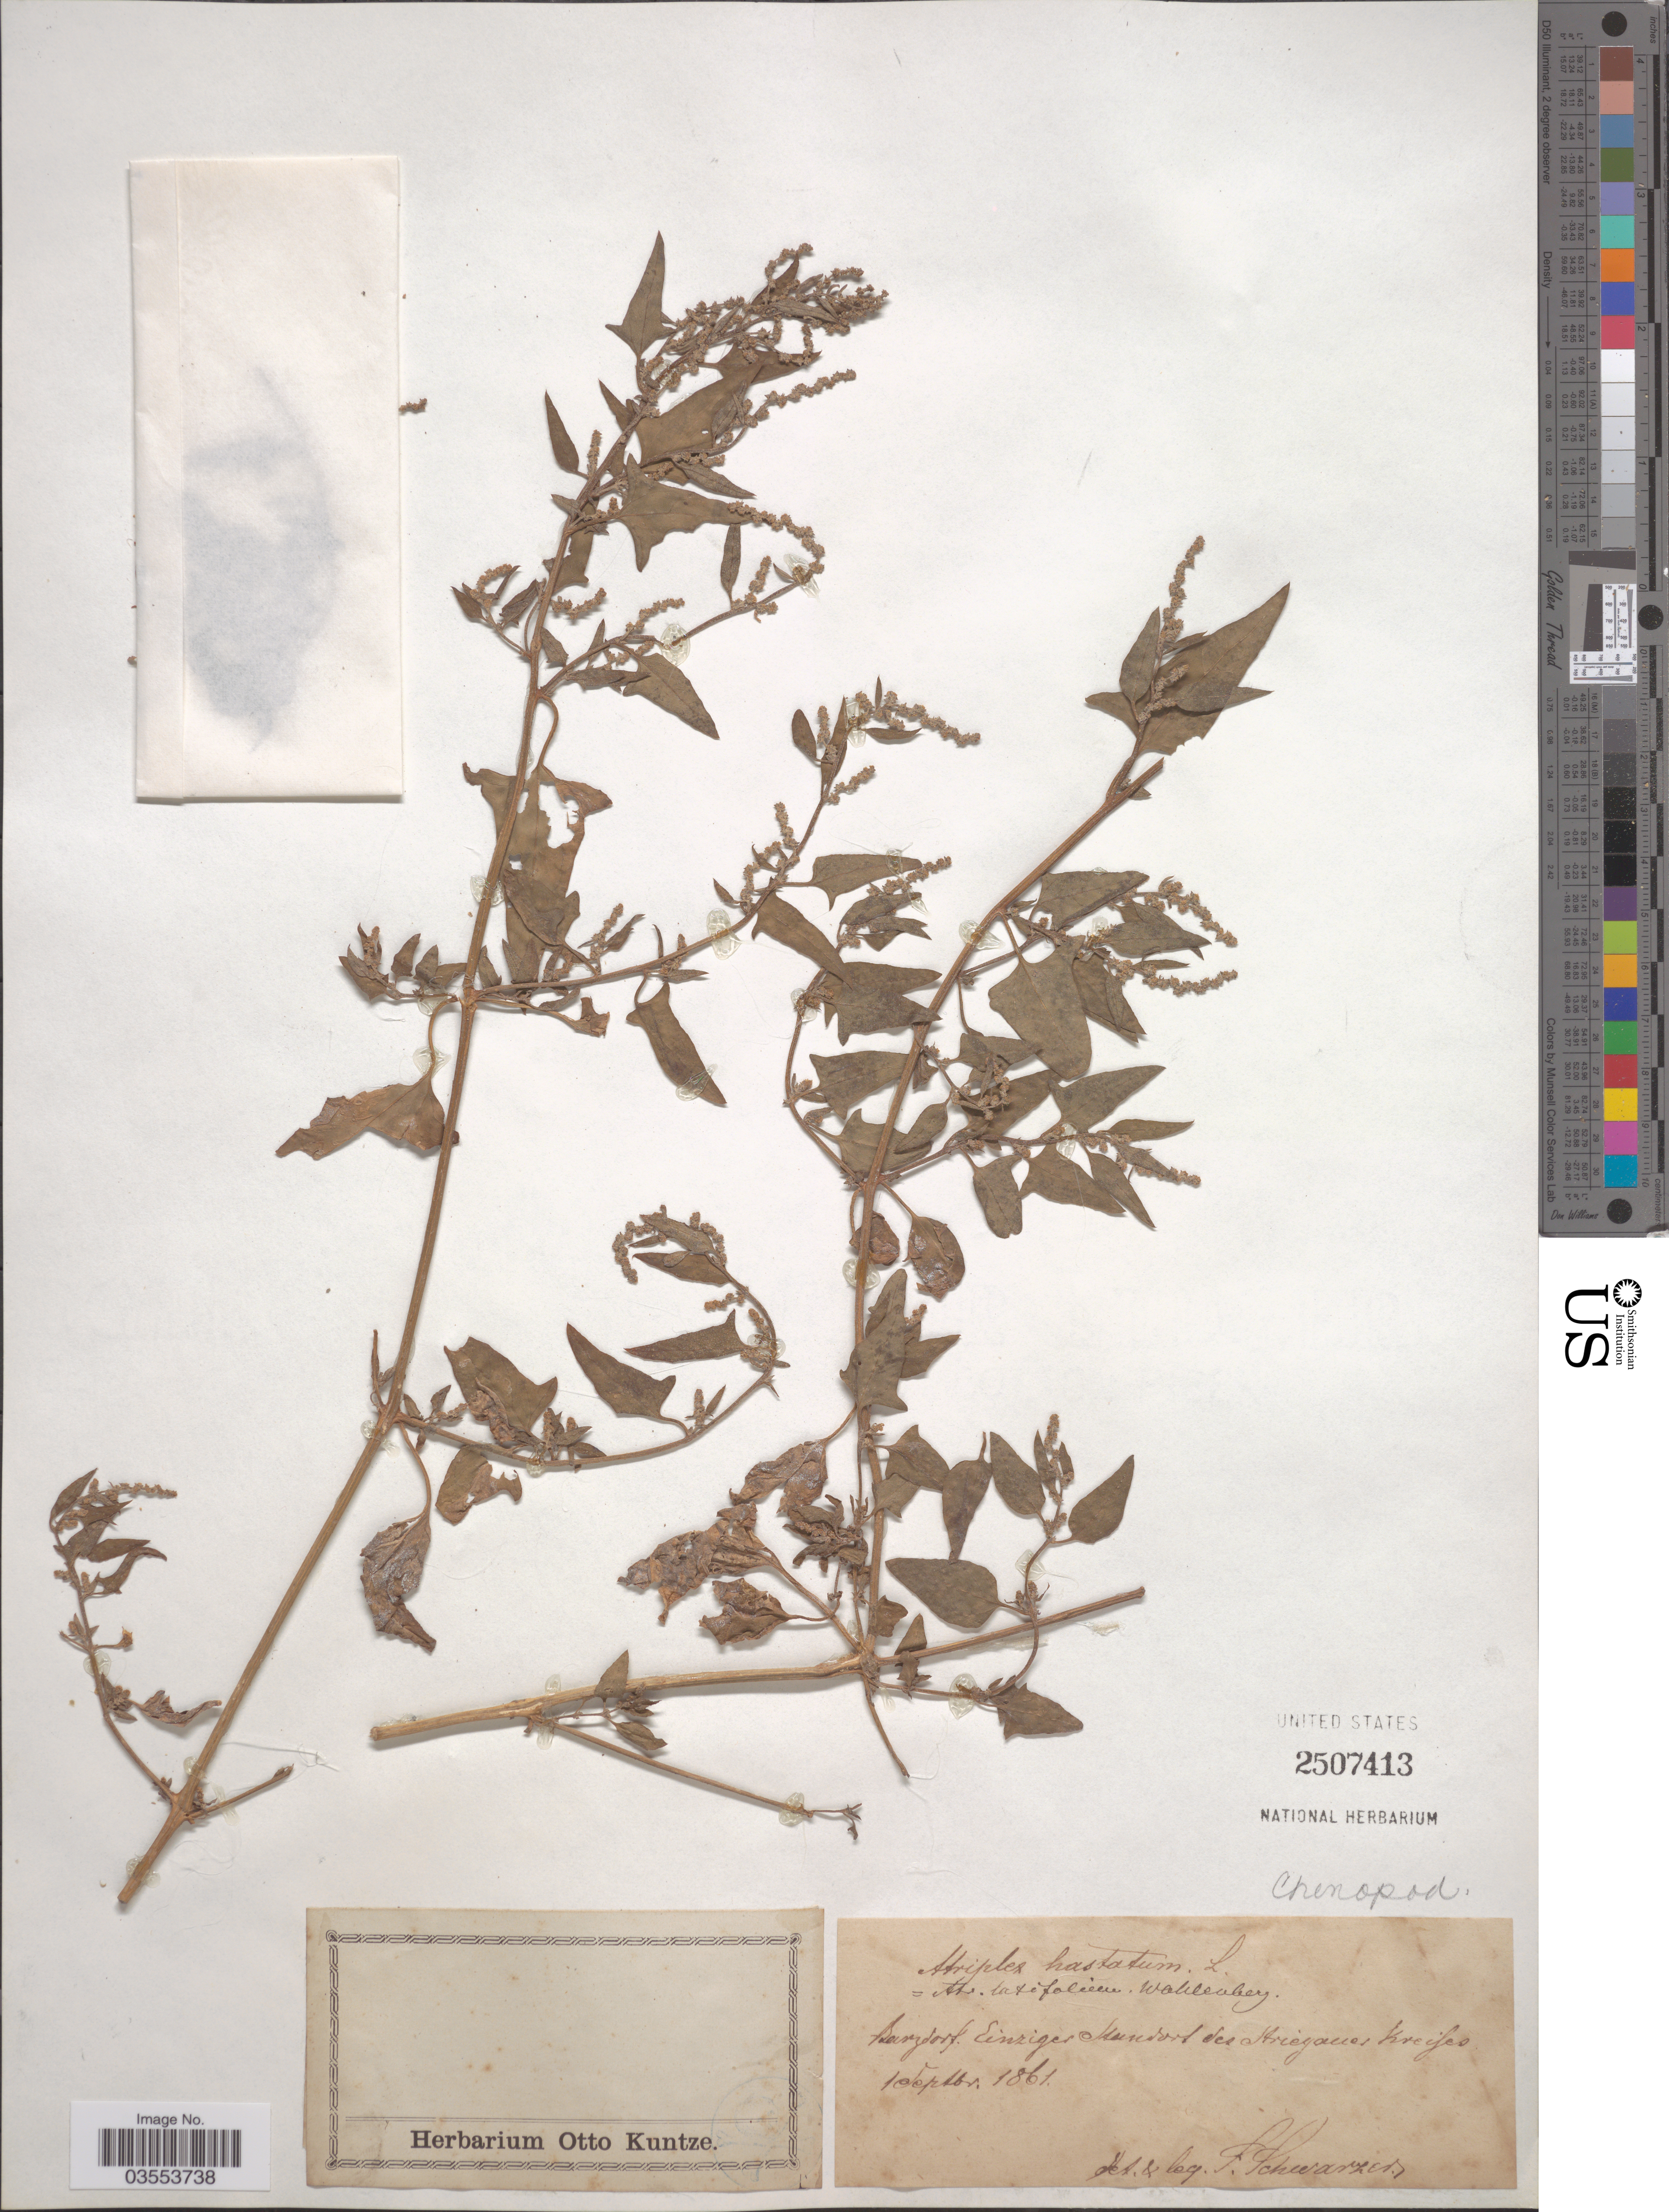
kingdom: Plantae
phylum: Tracheophyta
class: Magnoliopsida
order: Caryophyllales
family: Amaranthaceae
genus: Atriplex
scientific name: Atriplex hastata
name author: L.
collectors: F. Schwarzer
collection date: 1861-09-01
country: Poland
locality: Barzdorf. Einziger Handorf des Strieganer Kreises.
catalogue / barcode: US 2507413